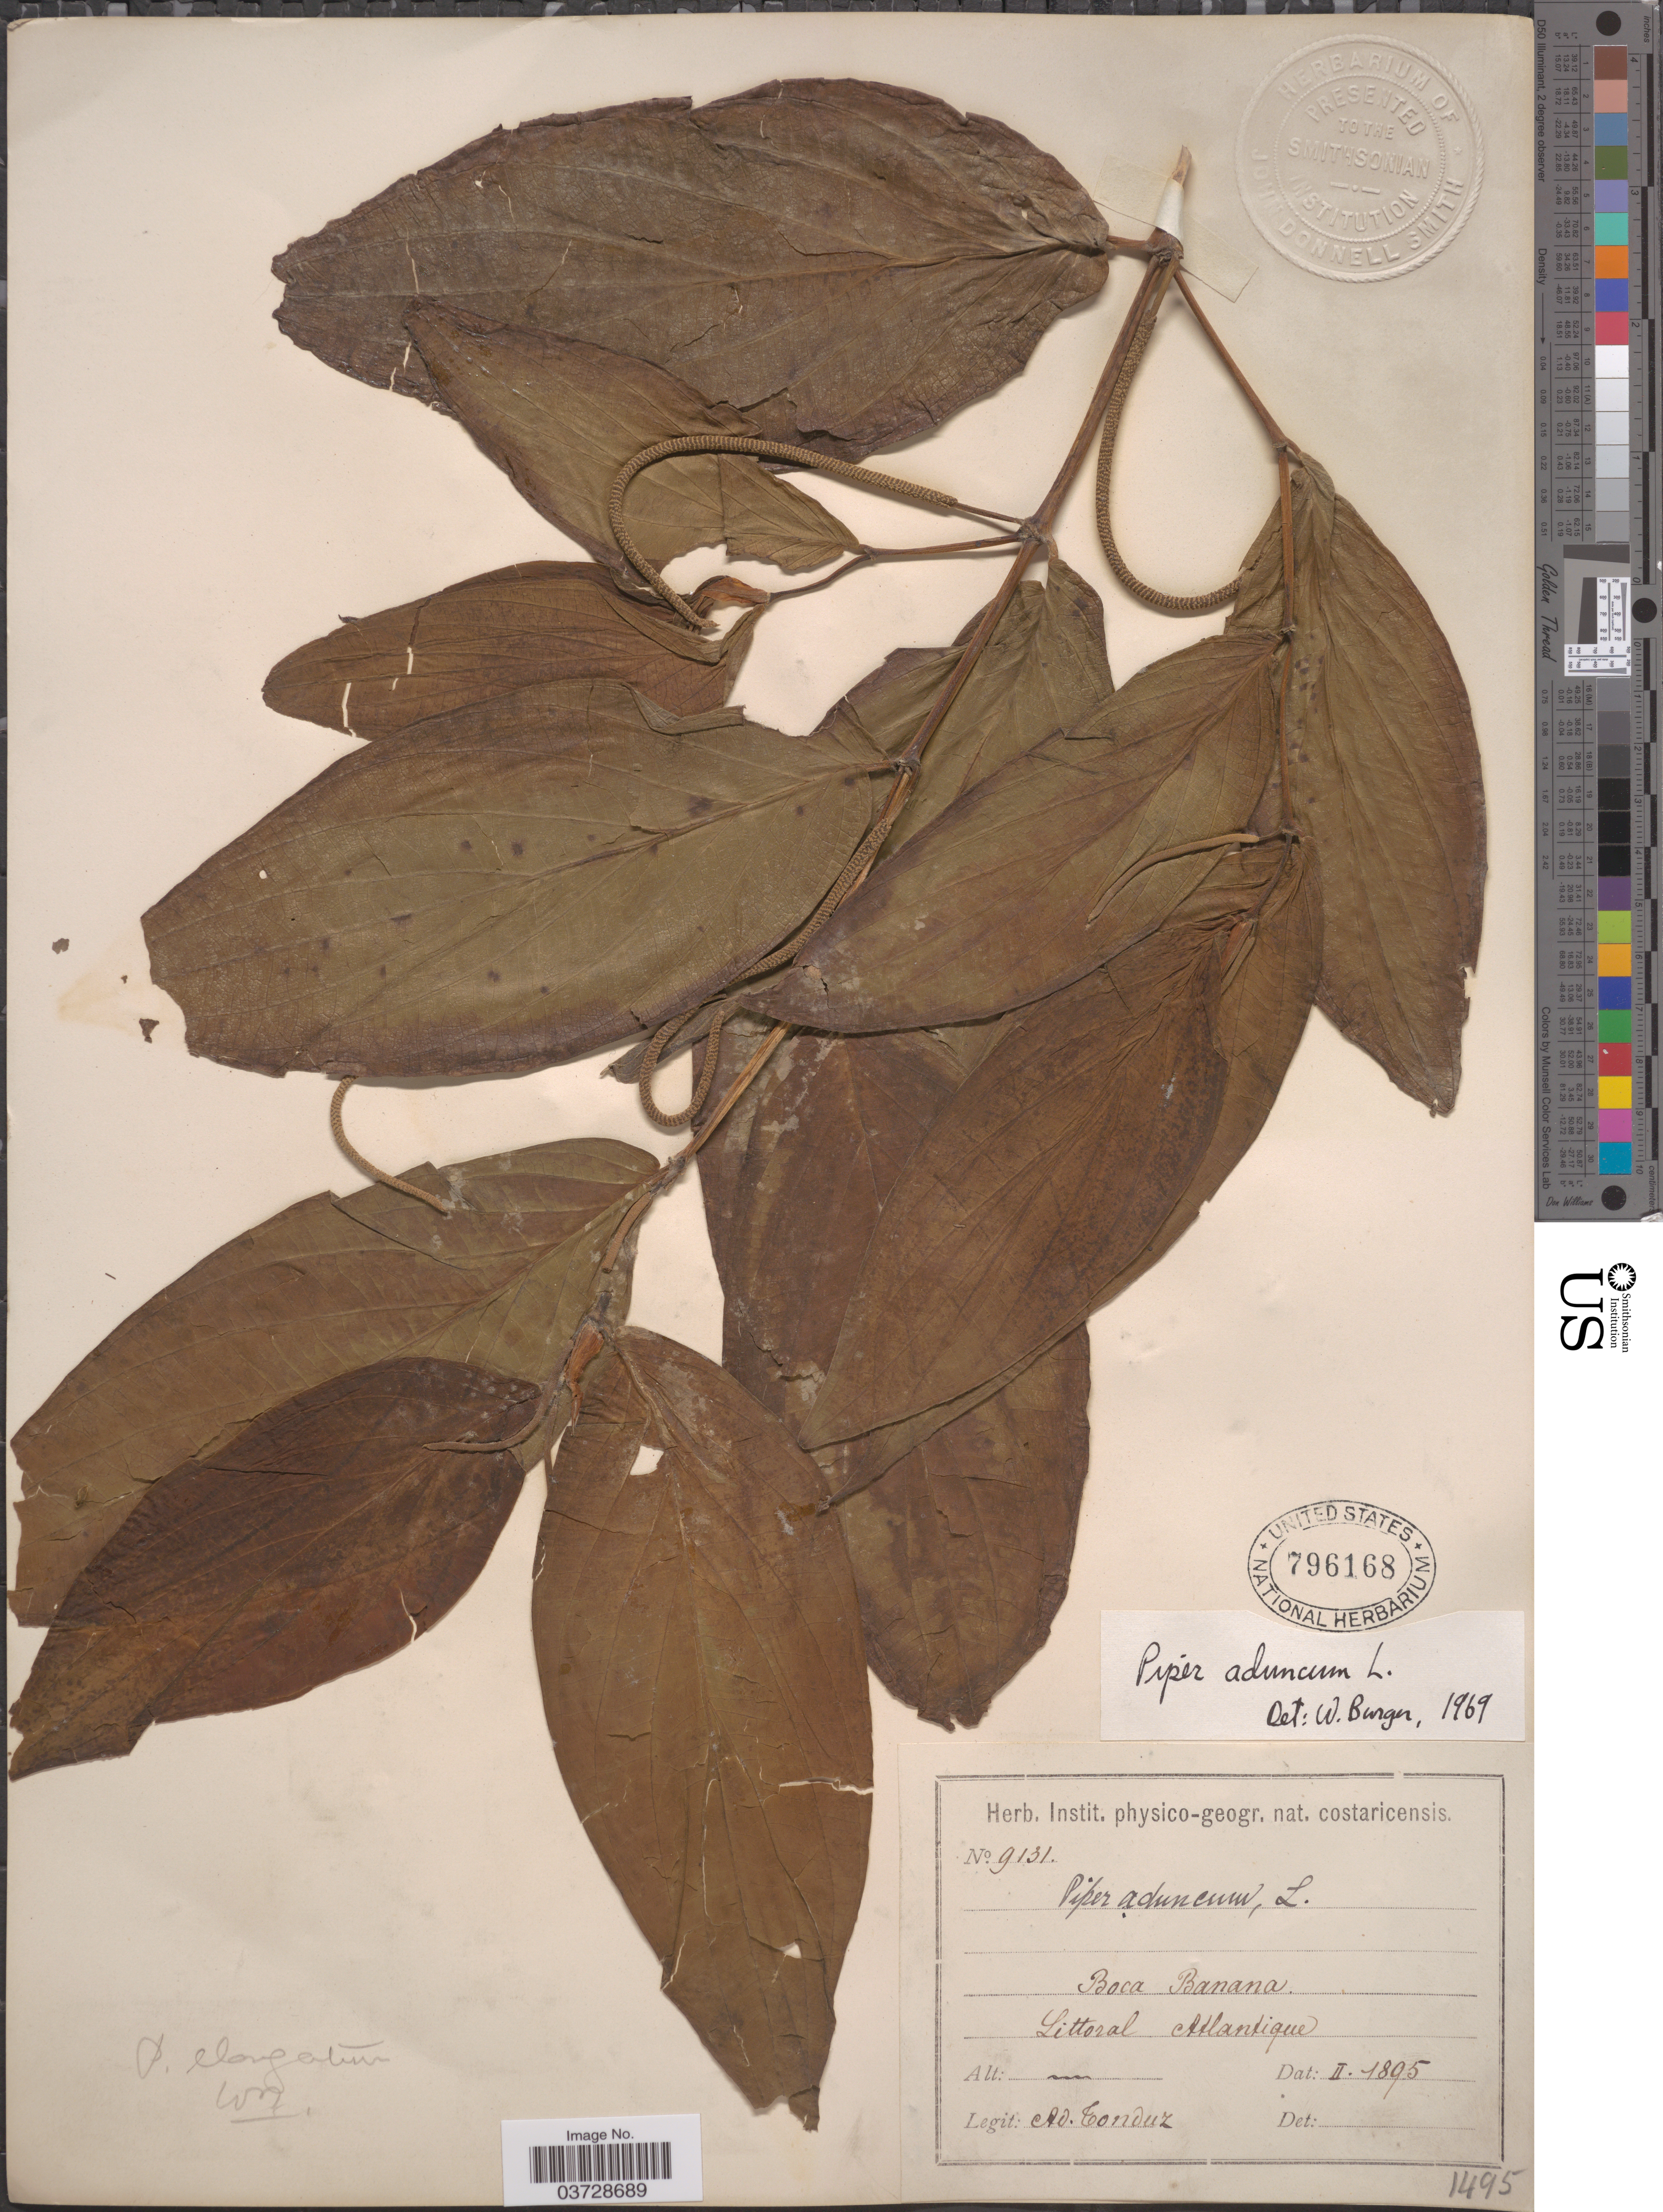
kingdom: Plantae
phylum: Tracheophyta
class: Magnoliopsida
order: Piperales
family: Piperaceae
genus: Piper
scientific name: Piper aduncum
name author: L.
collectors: A. Tonduz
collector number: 9131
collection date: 1895-02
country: Costa Rica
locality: Boca Banana. Littoral Atlantique.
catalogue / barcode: US 796168